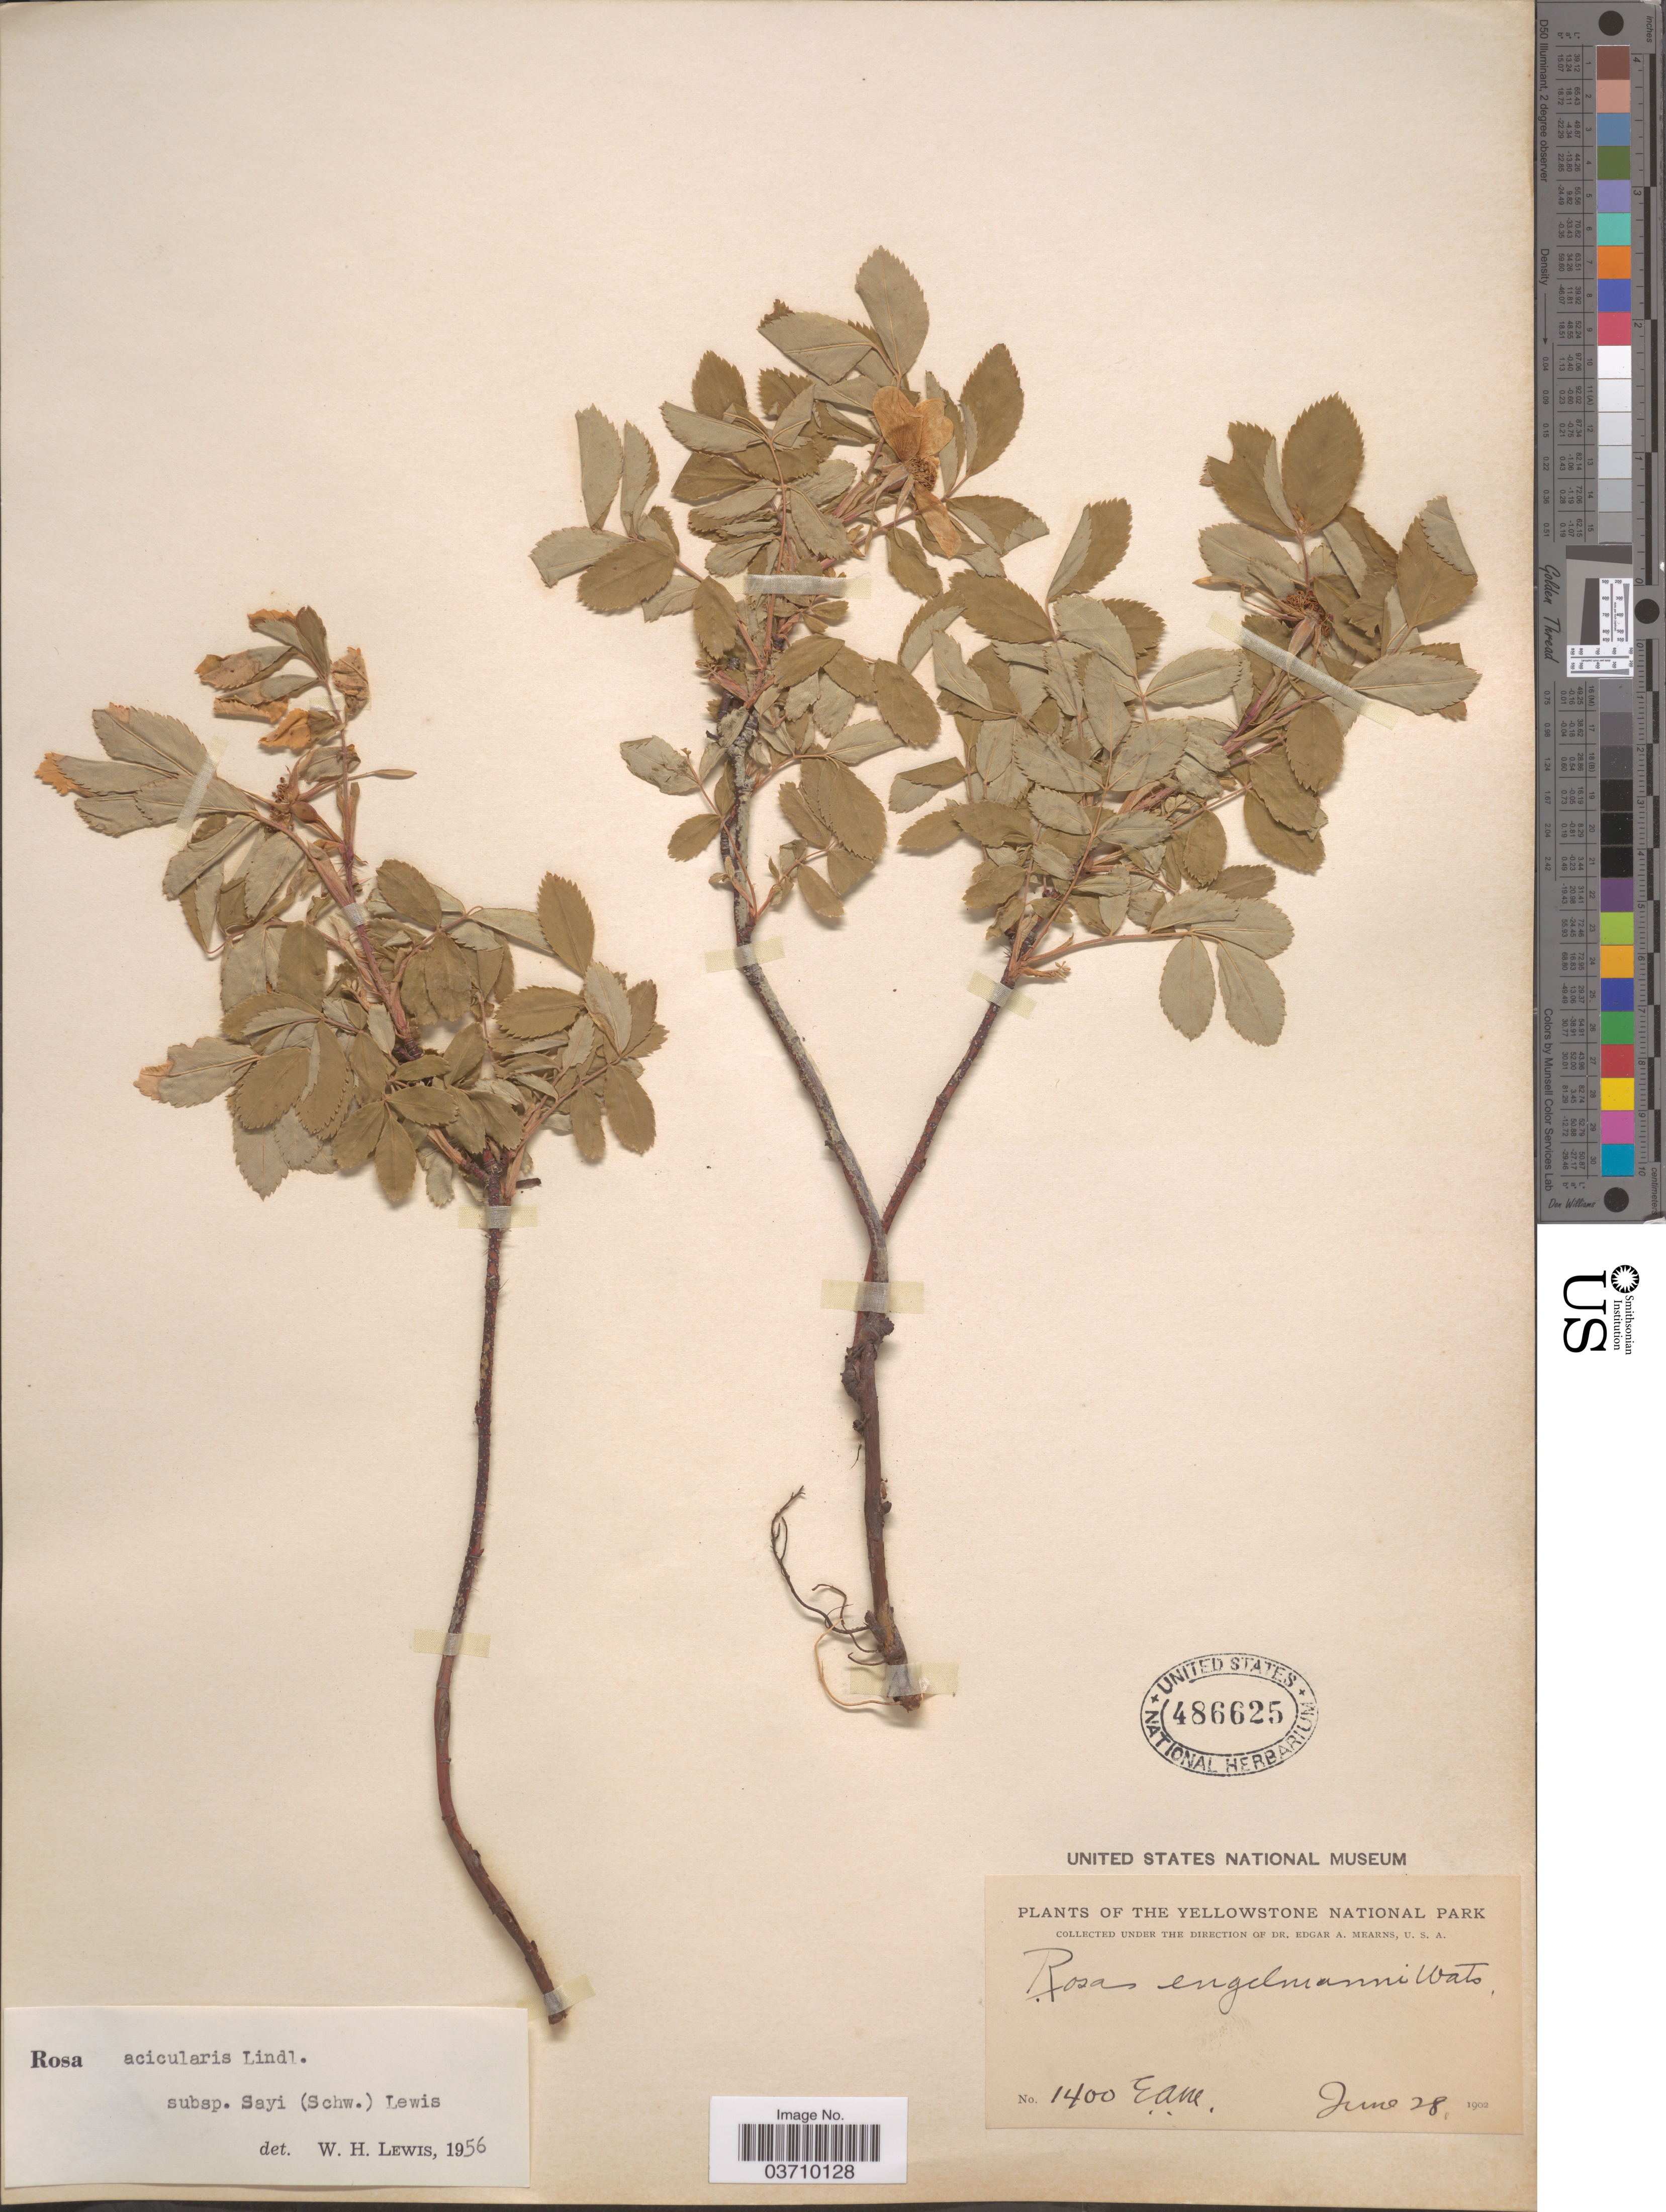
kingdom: Plantae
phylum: Tracheophyta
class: Magnoliopsida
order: Rosales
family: Rosaceae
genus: Rosa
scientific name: Rosa acicularis var. sayi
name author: (Schwein.) Rehder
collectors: E. A. Mearns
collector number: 1400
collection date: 1902-06-28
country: United States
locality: The Yellowstone National Park.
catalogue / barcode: US 486625